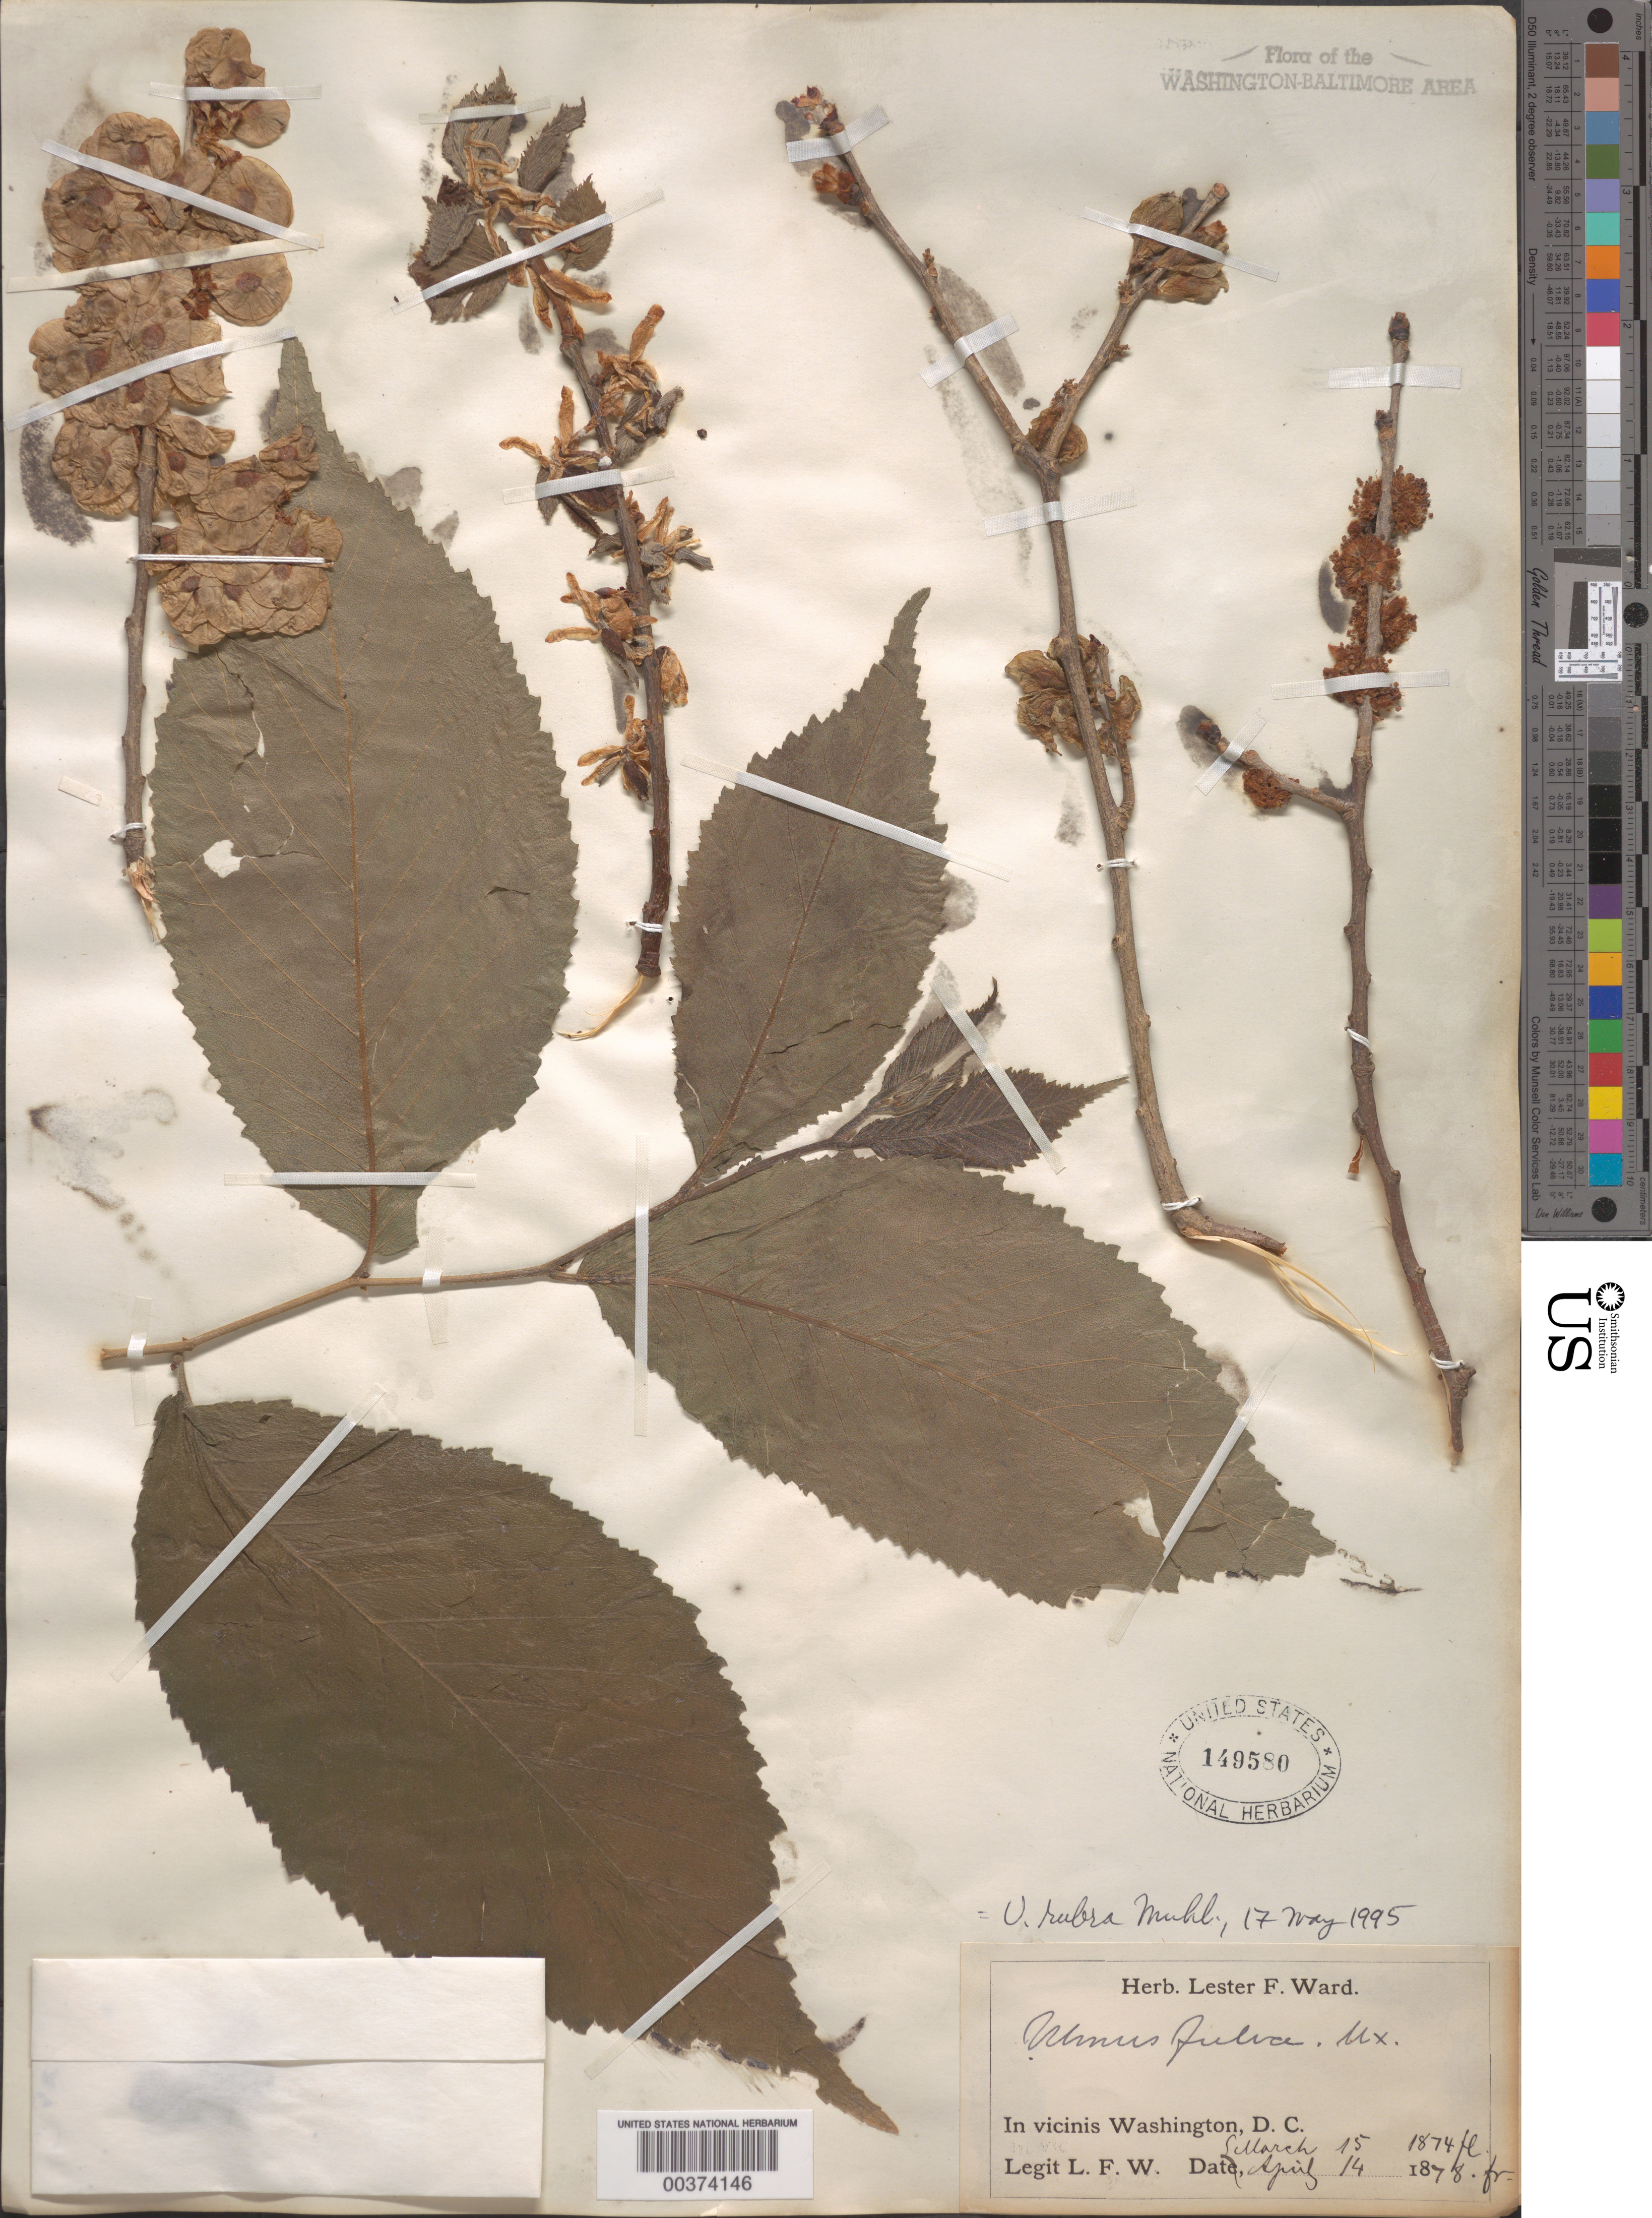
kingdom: Plantae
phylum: Tracheophyta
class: Magnoliopsida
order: Rosales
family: Ulmaceae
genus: Ulmus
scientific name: Ulmus rubra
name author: Muhl.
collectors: L. F. Ward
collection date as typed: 15 Mar 1874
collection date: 1874-03-15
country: United States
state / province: District of Columbia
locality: Washington DC area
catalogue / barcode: US 149580